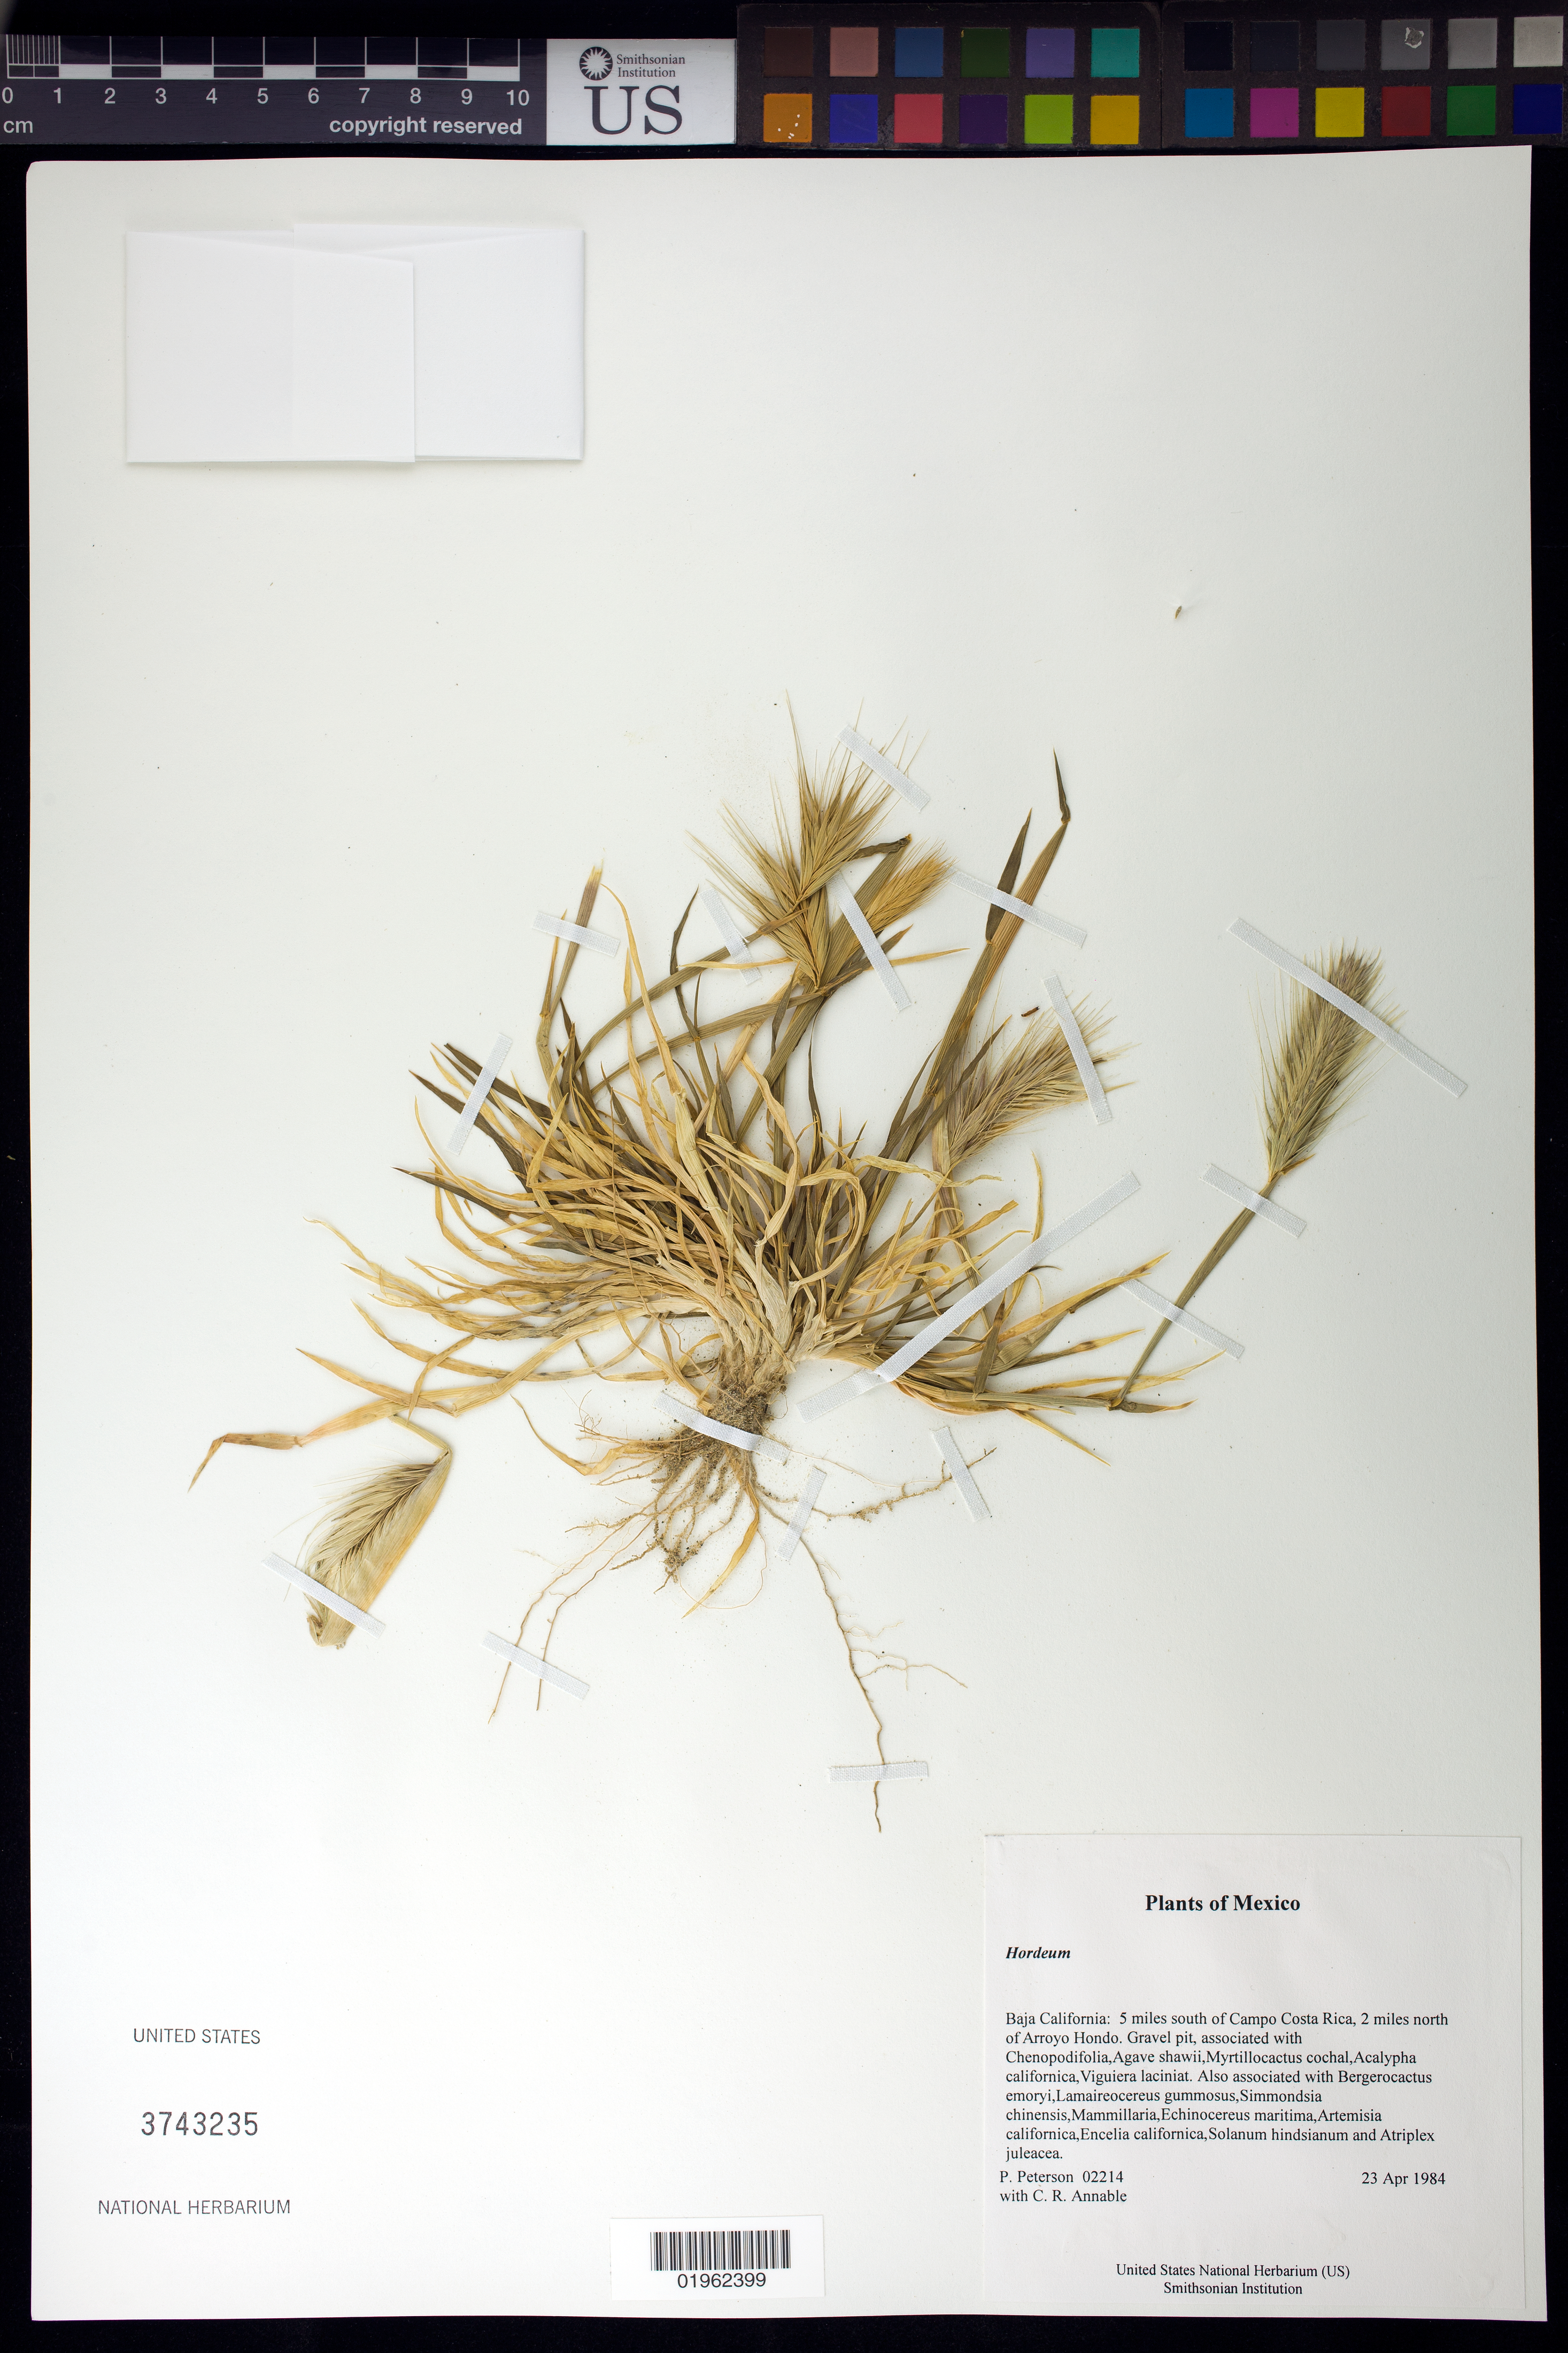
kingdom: Plantae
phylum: Tracheophyta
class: Liliopsida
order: Poales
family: Poaceae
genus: Hordeum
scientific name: Hordeum sp.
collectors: P. M. Peterson & C. R. Annable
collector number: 02214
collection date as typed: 23 Apr 1984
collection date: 1984-04-23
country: Mexico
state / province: Baja California Norte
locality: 5 miles south of Campo Costa Rica, 2 miles north of Arroyo Hondo.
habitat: Gravel pit, associated with Chenopodifolia,Agave shawii,Myrtillocactus cochal,Acalypha californica,Viguiera laciniat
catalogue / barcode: US 3743235